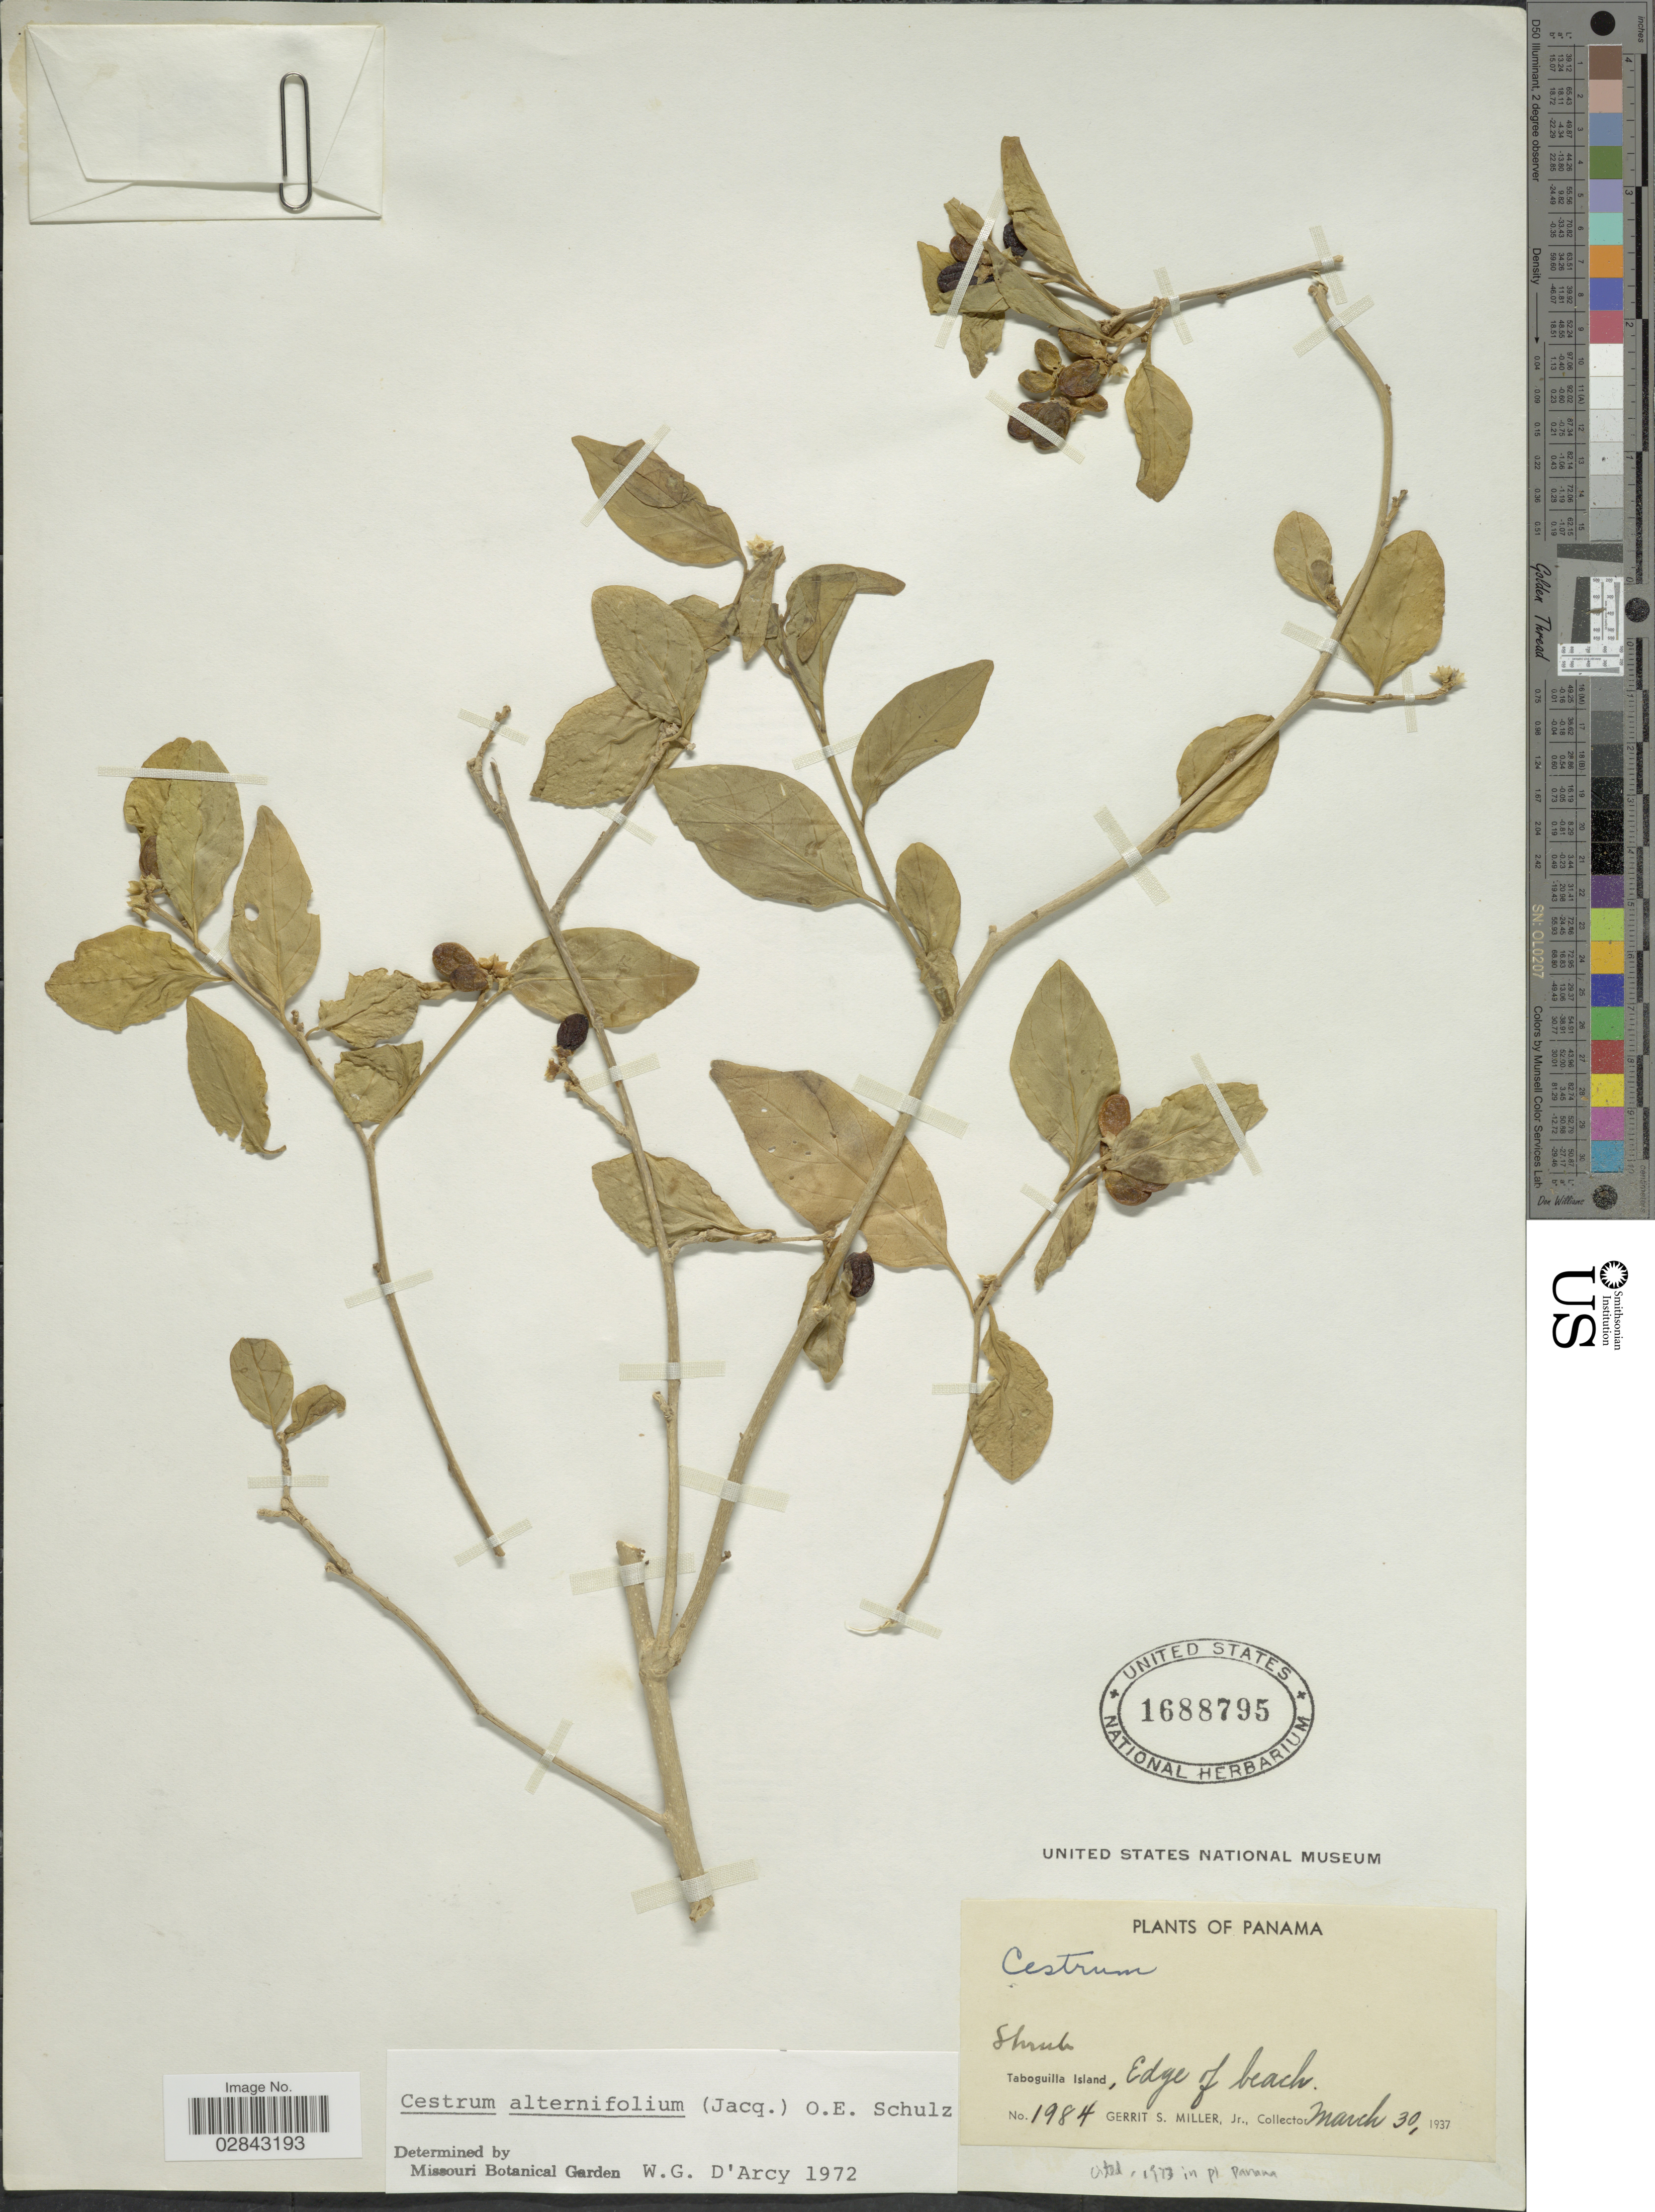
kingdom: Plantae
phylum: Tracheophyta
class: Magnoliopsida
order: Solanales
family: Solanaceae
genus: Cestrum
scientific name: Cestrum alternifolium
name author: (Jacq.) O.E. Schulz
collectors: G. S. Miller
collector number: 1984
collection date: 1937-03-30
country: Panama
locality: Taboguilla Island, Edge of beach.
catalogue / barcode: US 1688795